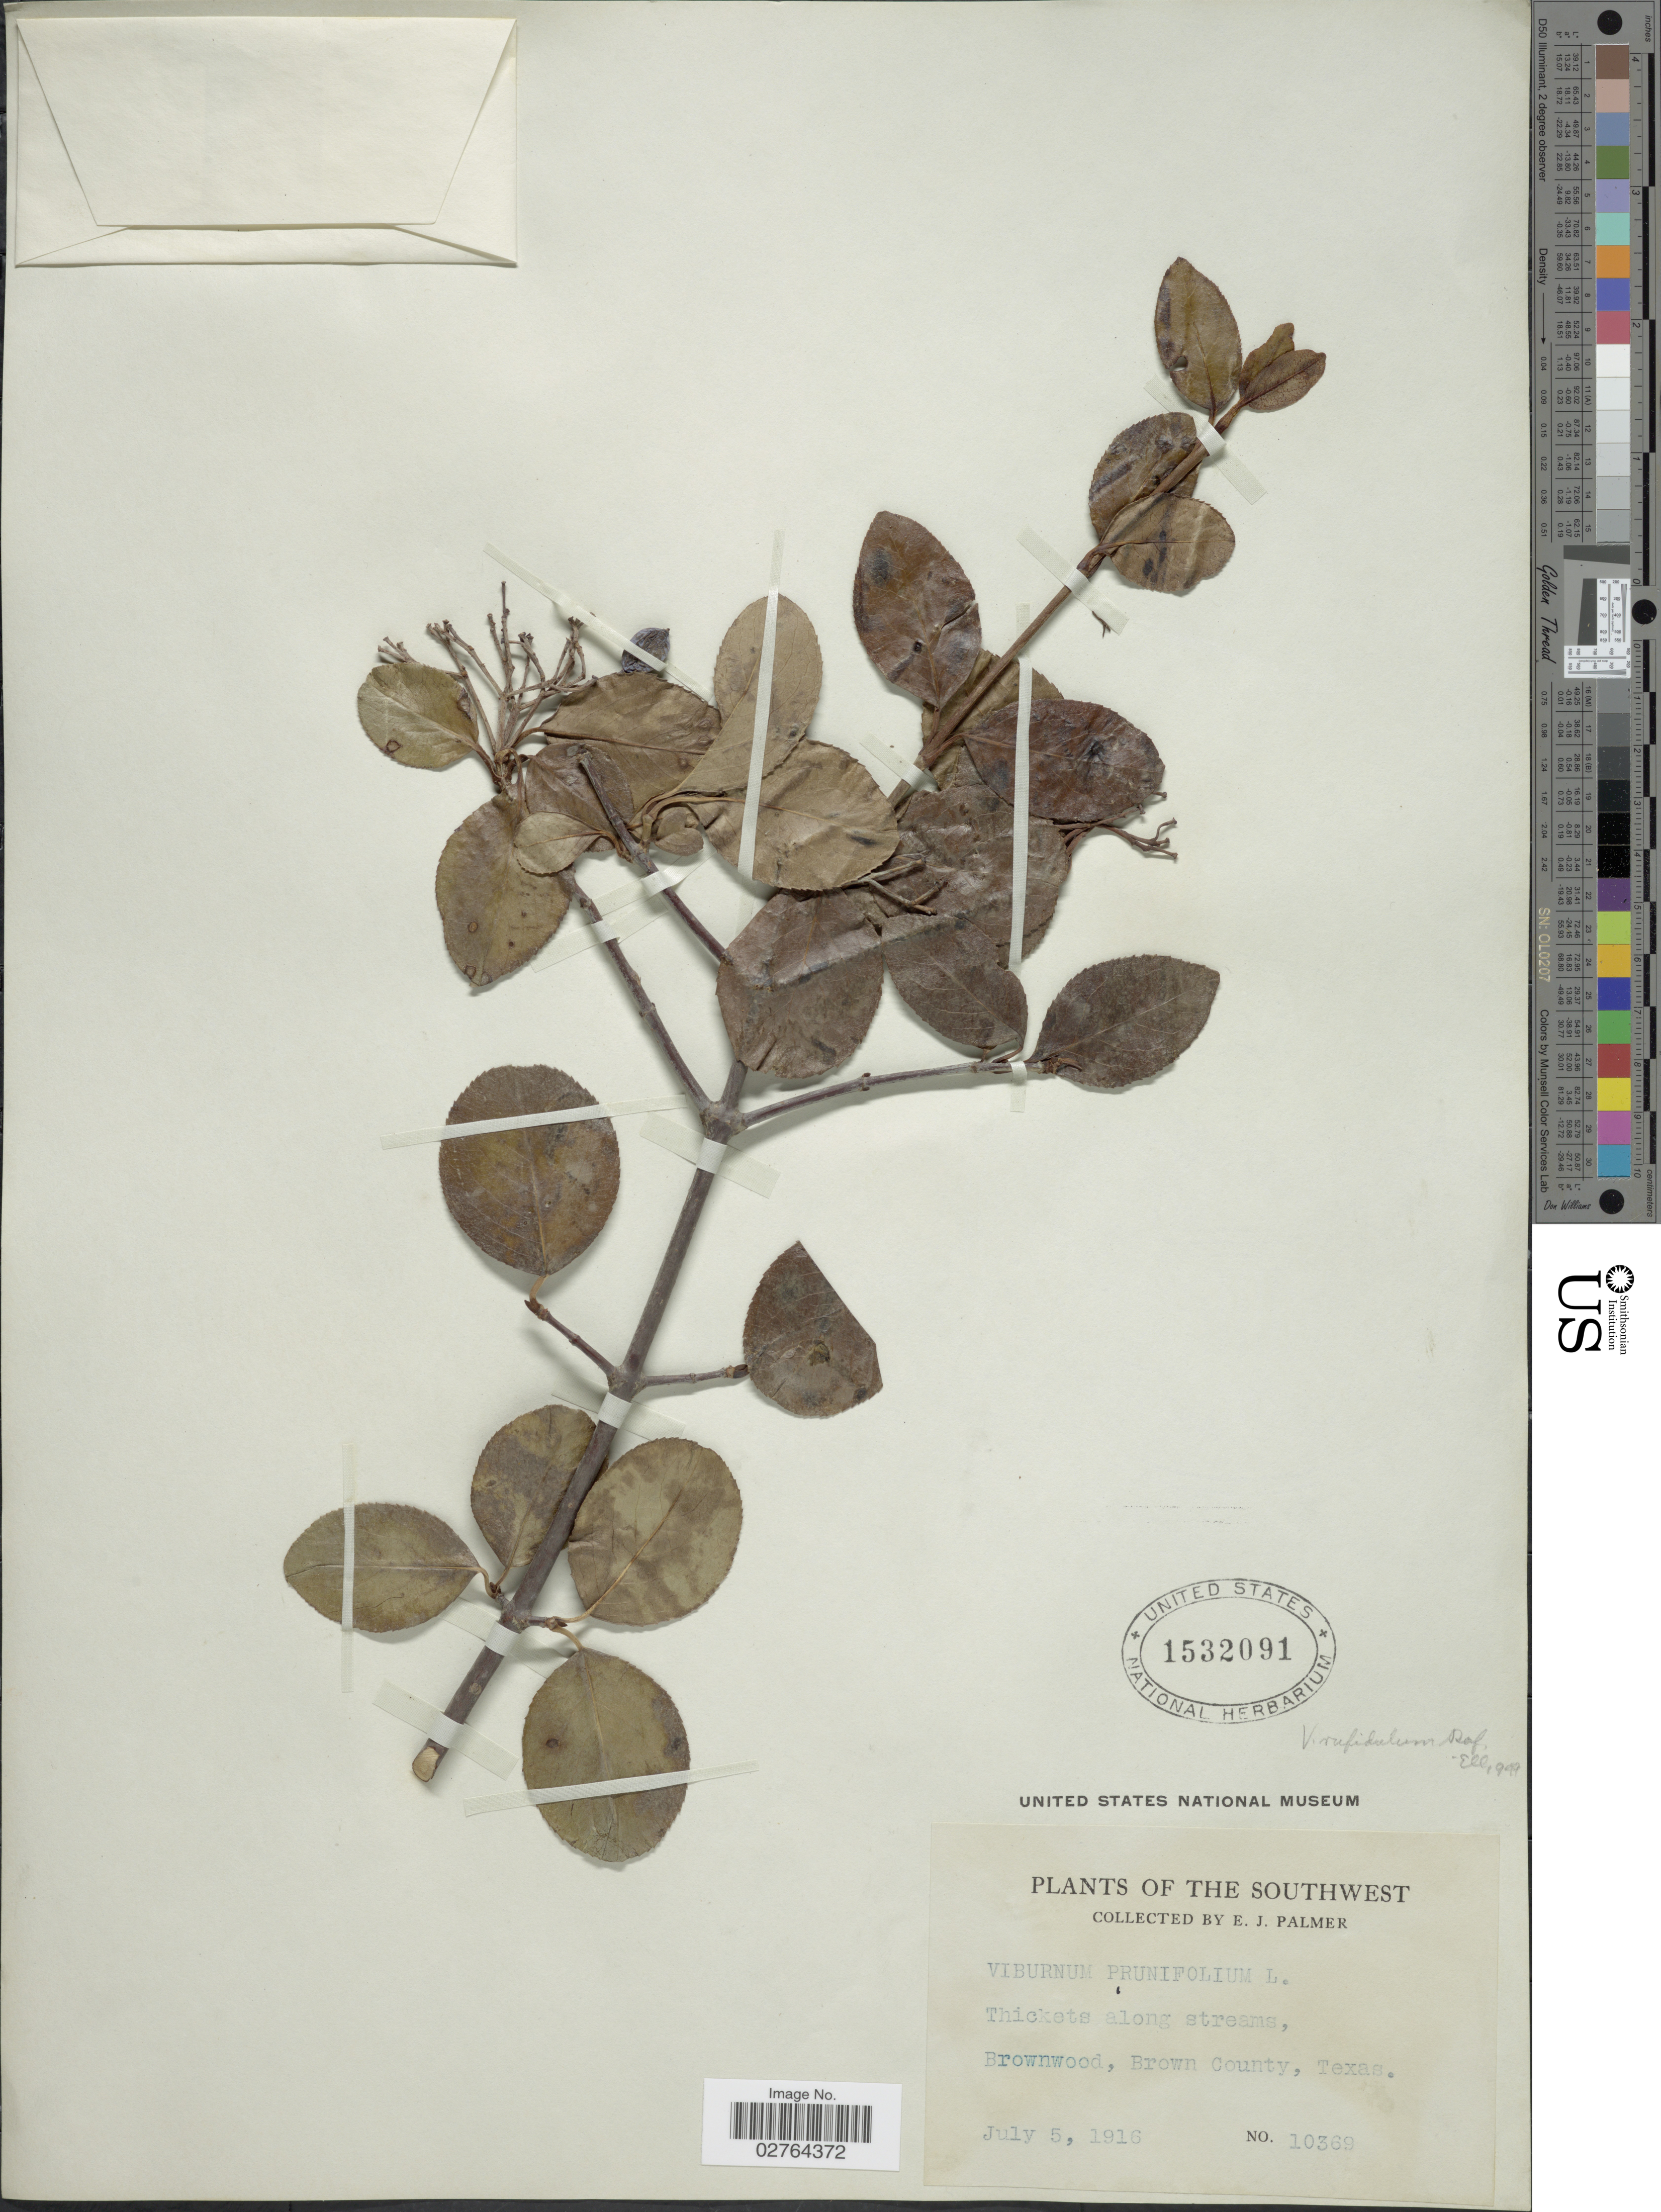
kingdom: Plantae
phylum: Tracheophyta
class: Magnoliopsida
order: Dipsacales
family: Viburnaceae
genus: Viburnum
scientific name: Viburnum rufidulum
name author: Raf.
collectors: E. J. Palmer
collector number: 10369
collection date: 1916-07-05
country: United States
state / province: Texas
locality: The Southwest. Brownwood, Brown County.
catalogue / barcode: US 1532091